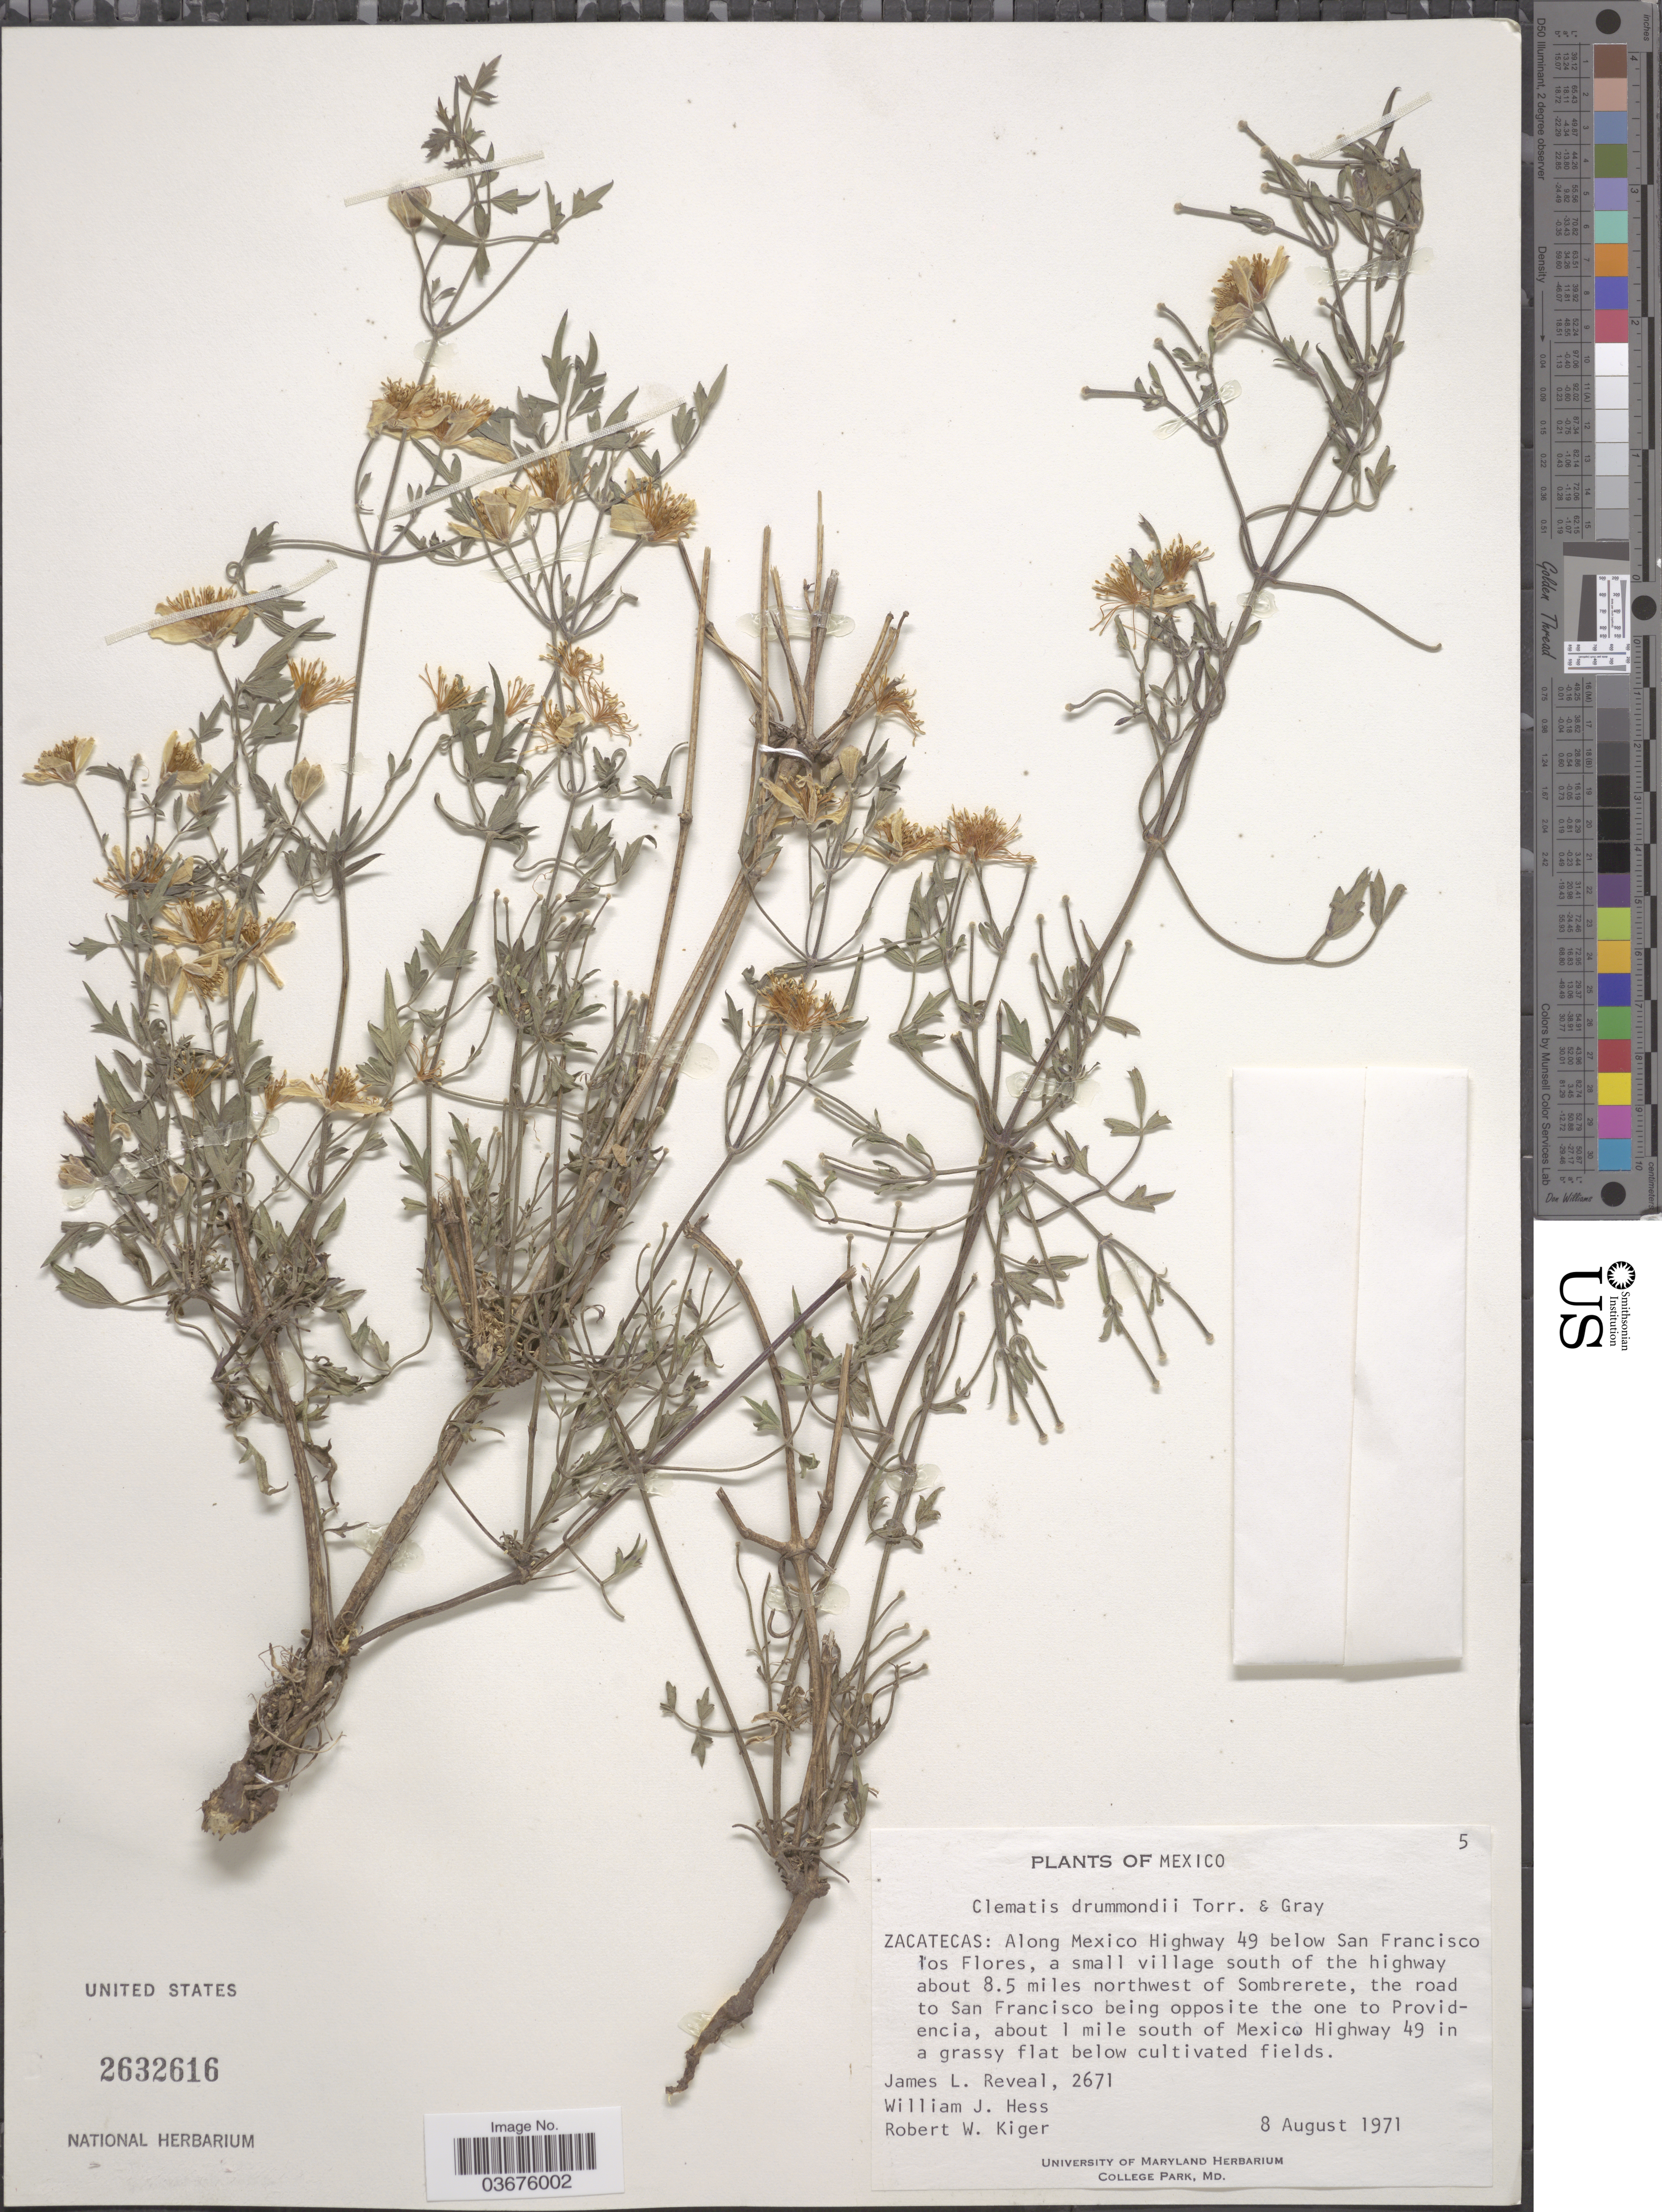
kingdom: Plantae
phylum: Tracheophyta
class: Magnoliopsida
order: Ranunculales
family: Ranunculaceae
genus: Clematis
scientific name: Clematis drummondii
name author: Torr. & A. Gray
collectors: J. L. Reveal, W. Hess & R. Kiger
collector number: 2671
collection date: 1971-08-08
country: Mexico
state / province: Zacatecas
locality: Along Mexico Highway 49 below San Francisco los Flores, a small village south of the highway about 8.5 miles northwest of Sombrerete, the road to San Francisco being opposite the one to Providencia, about 1 mile south of Mexico Highway 49.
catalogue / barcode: US 2632616